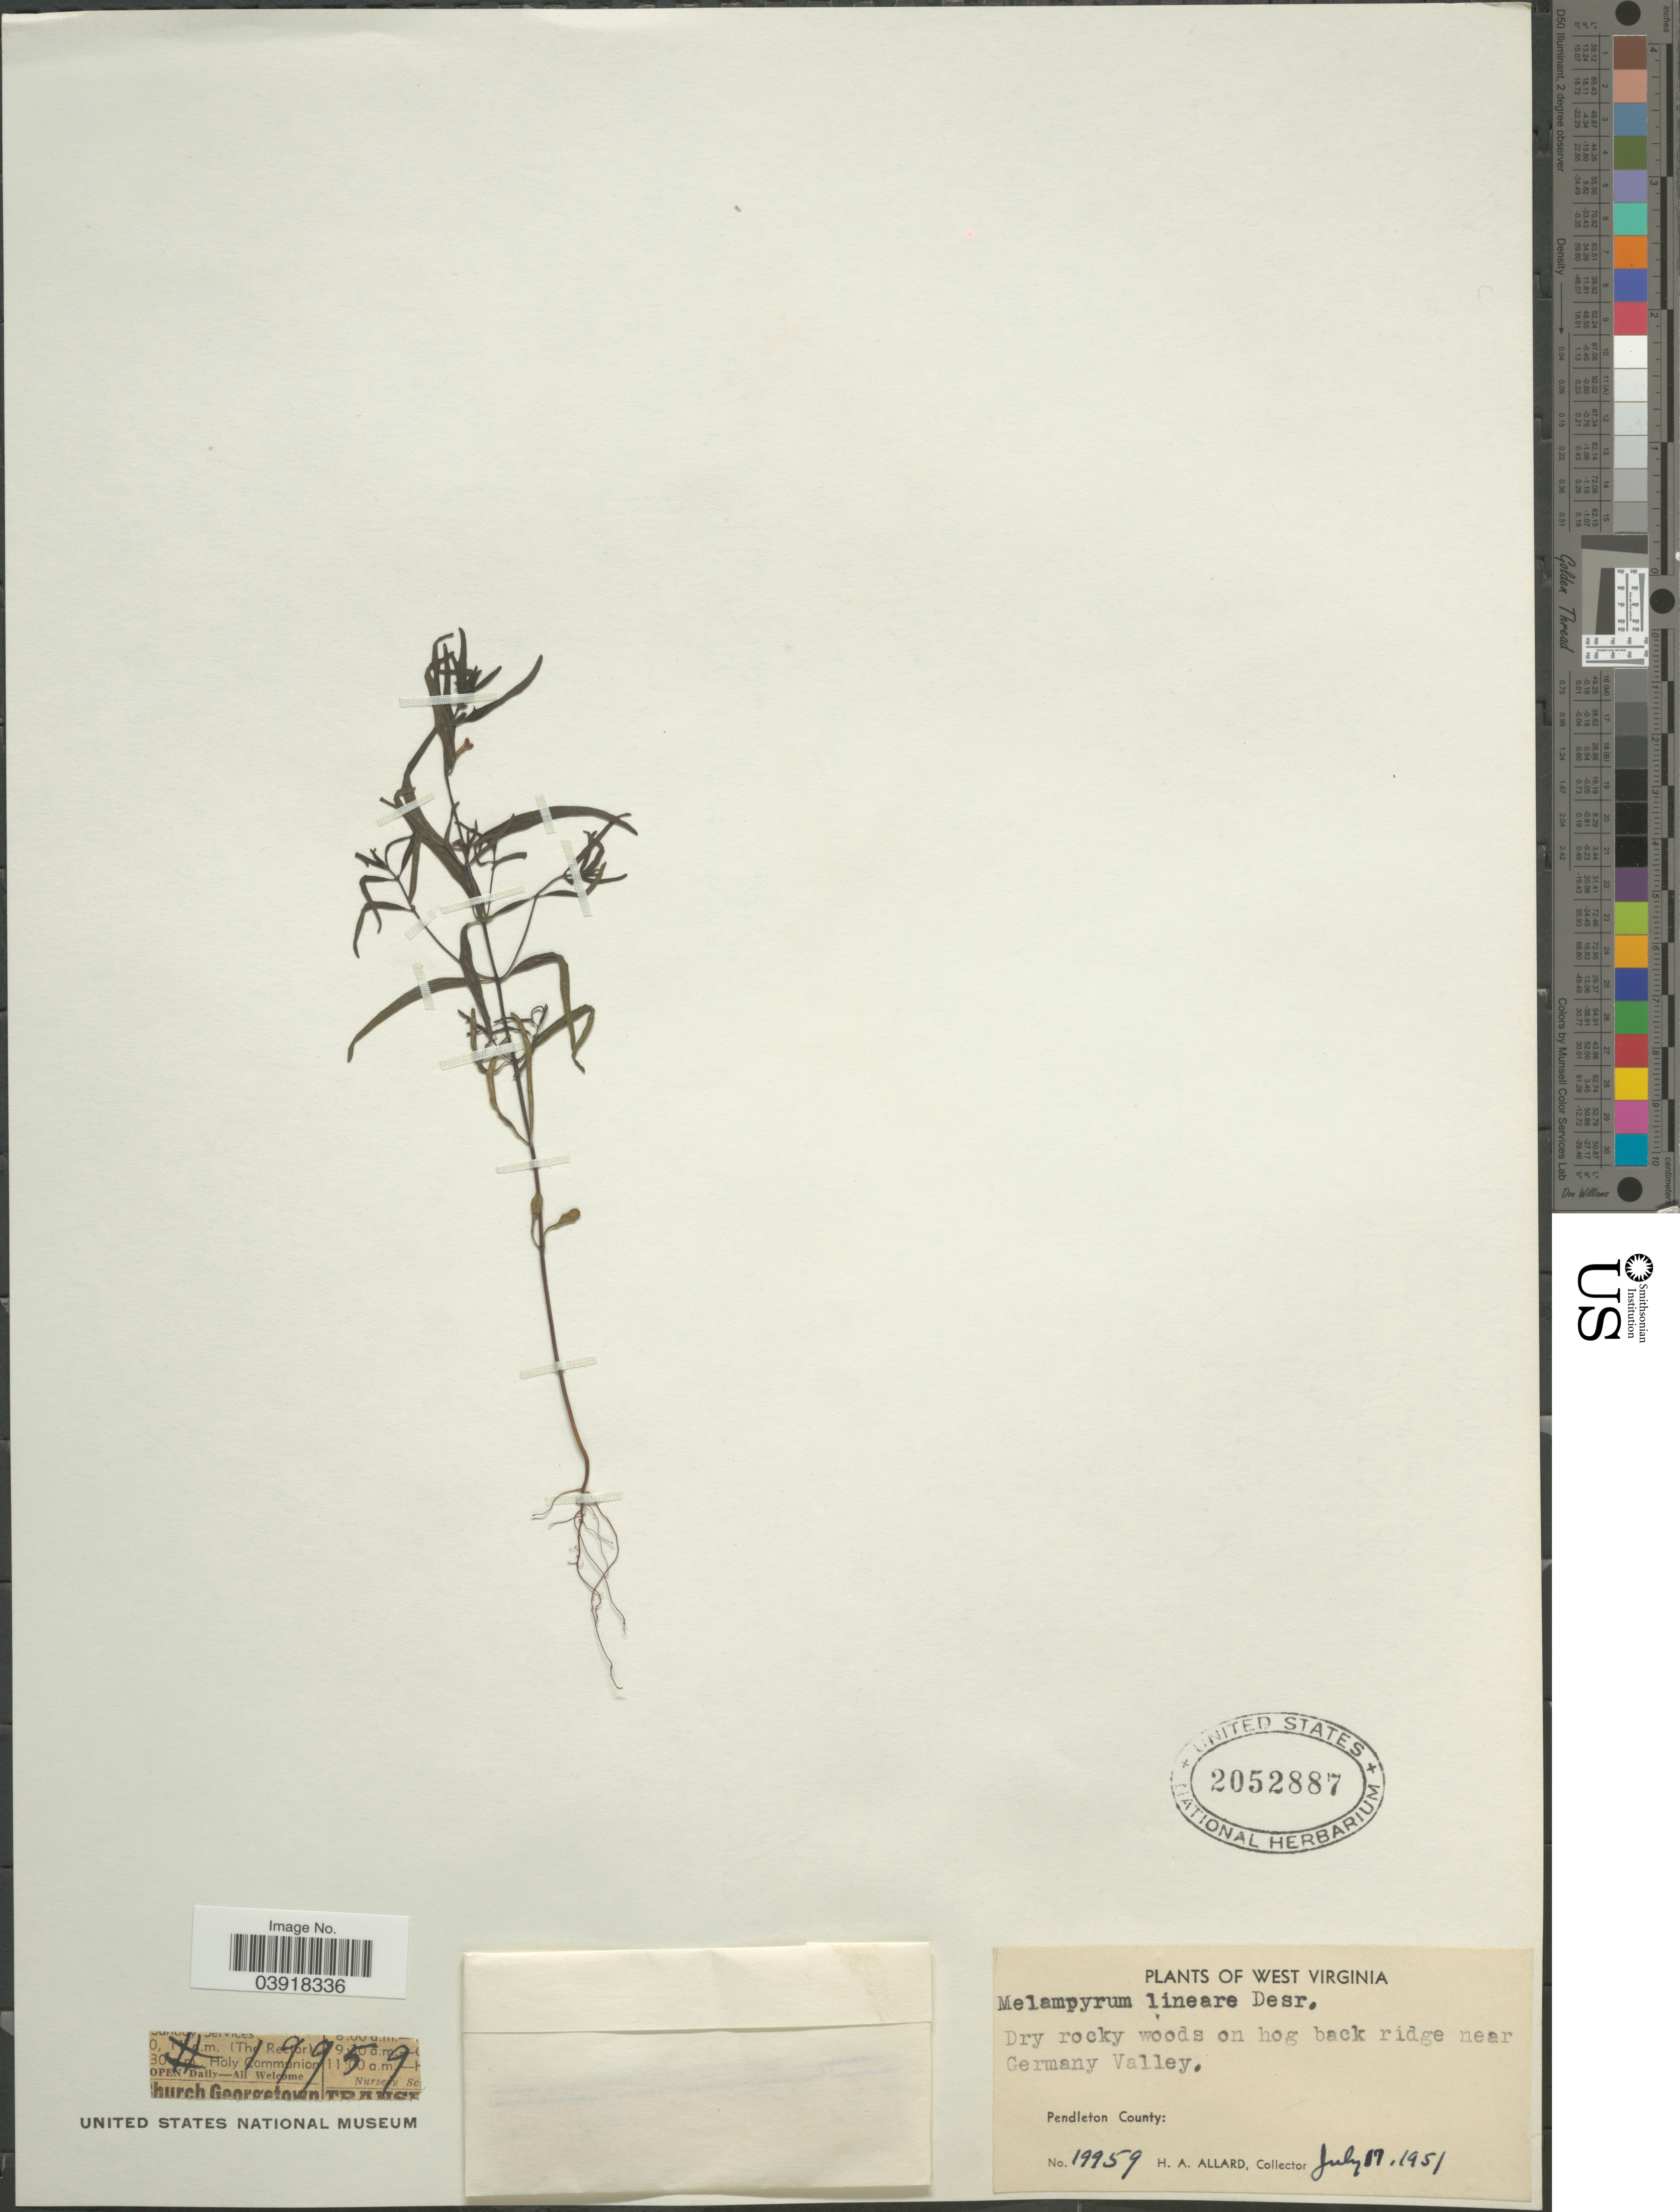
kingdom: Plantae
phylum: Tracheophyta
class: Magnoliopsida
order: Lamiales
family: Orobanchaceae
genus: Melampyrum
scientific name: Melampyrum lineare subsp. typicum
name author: Pennell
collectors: H. A. Allard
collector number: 19959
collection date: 1951-07-17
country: United States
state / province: West Virginia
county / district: Pendleton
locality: On hog back ridge near Germany Valley, Pendleton County.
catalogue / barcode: US 2052887